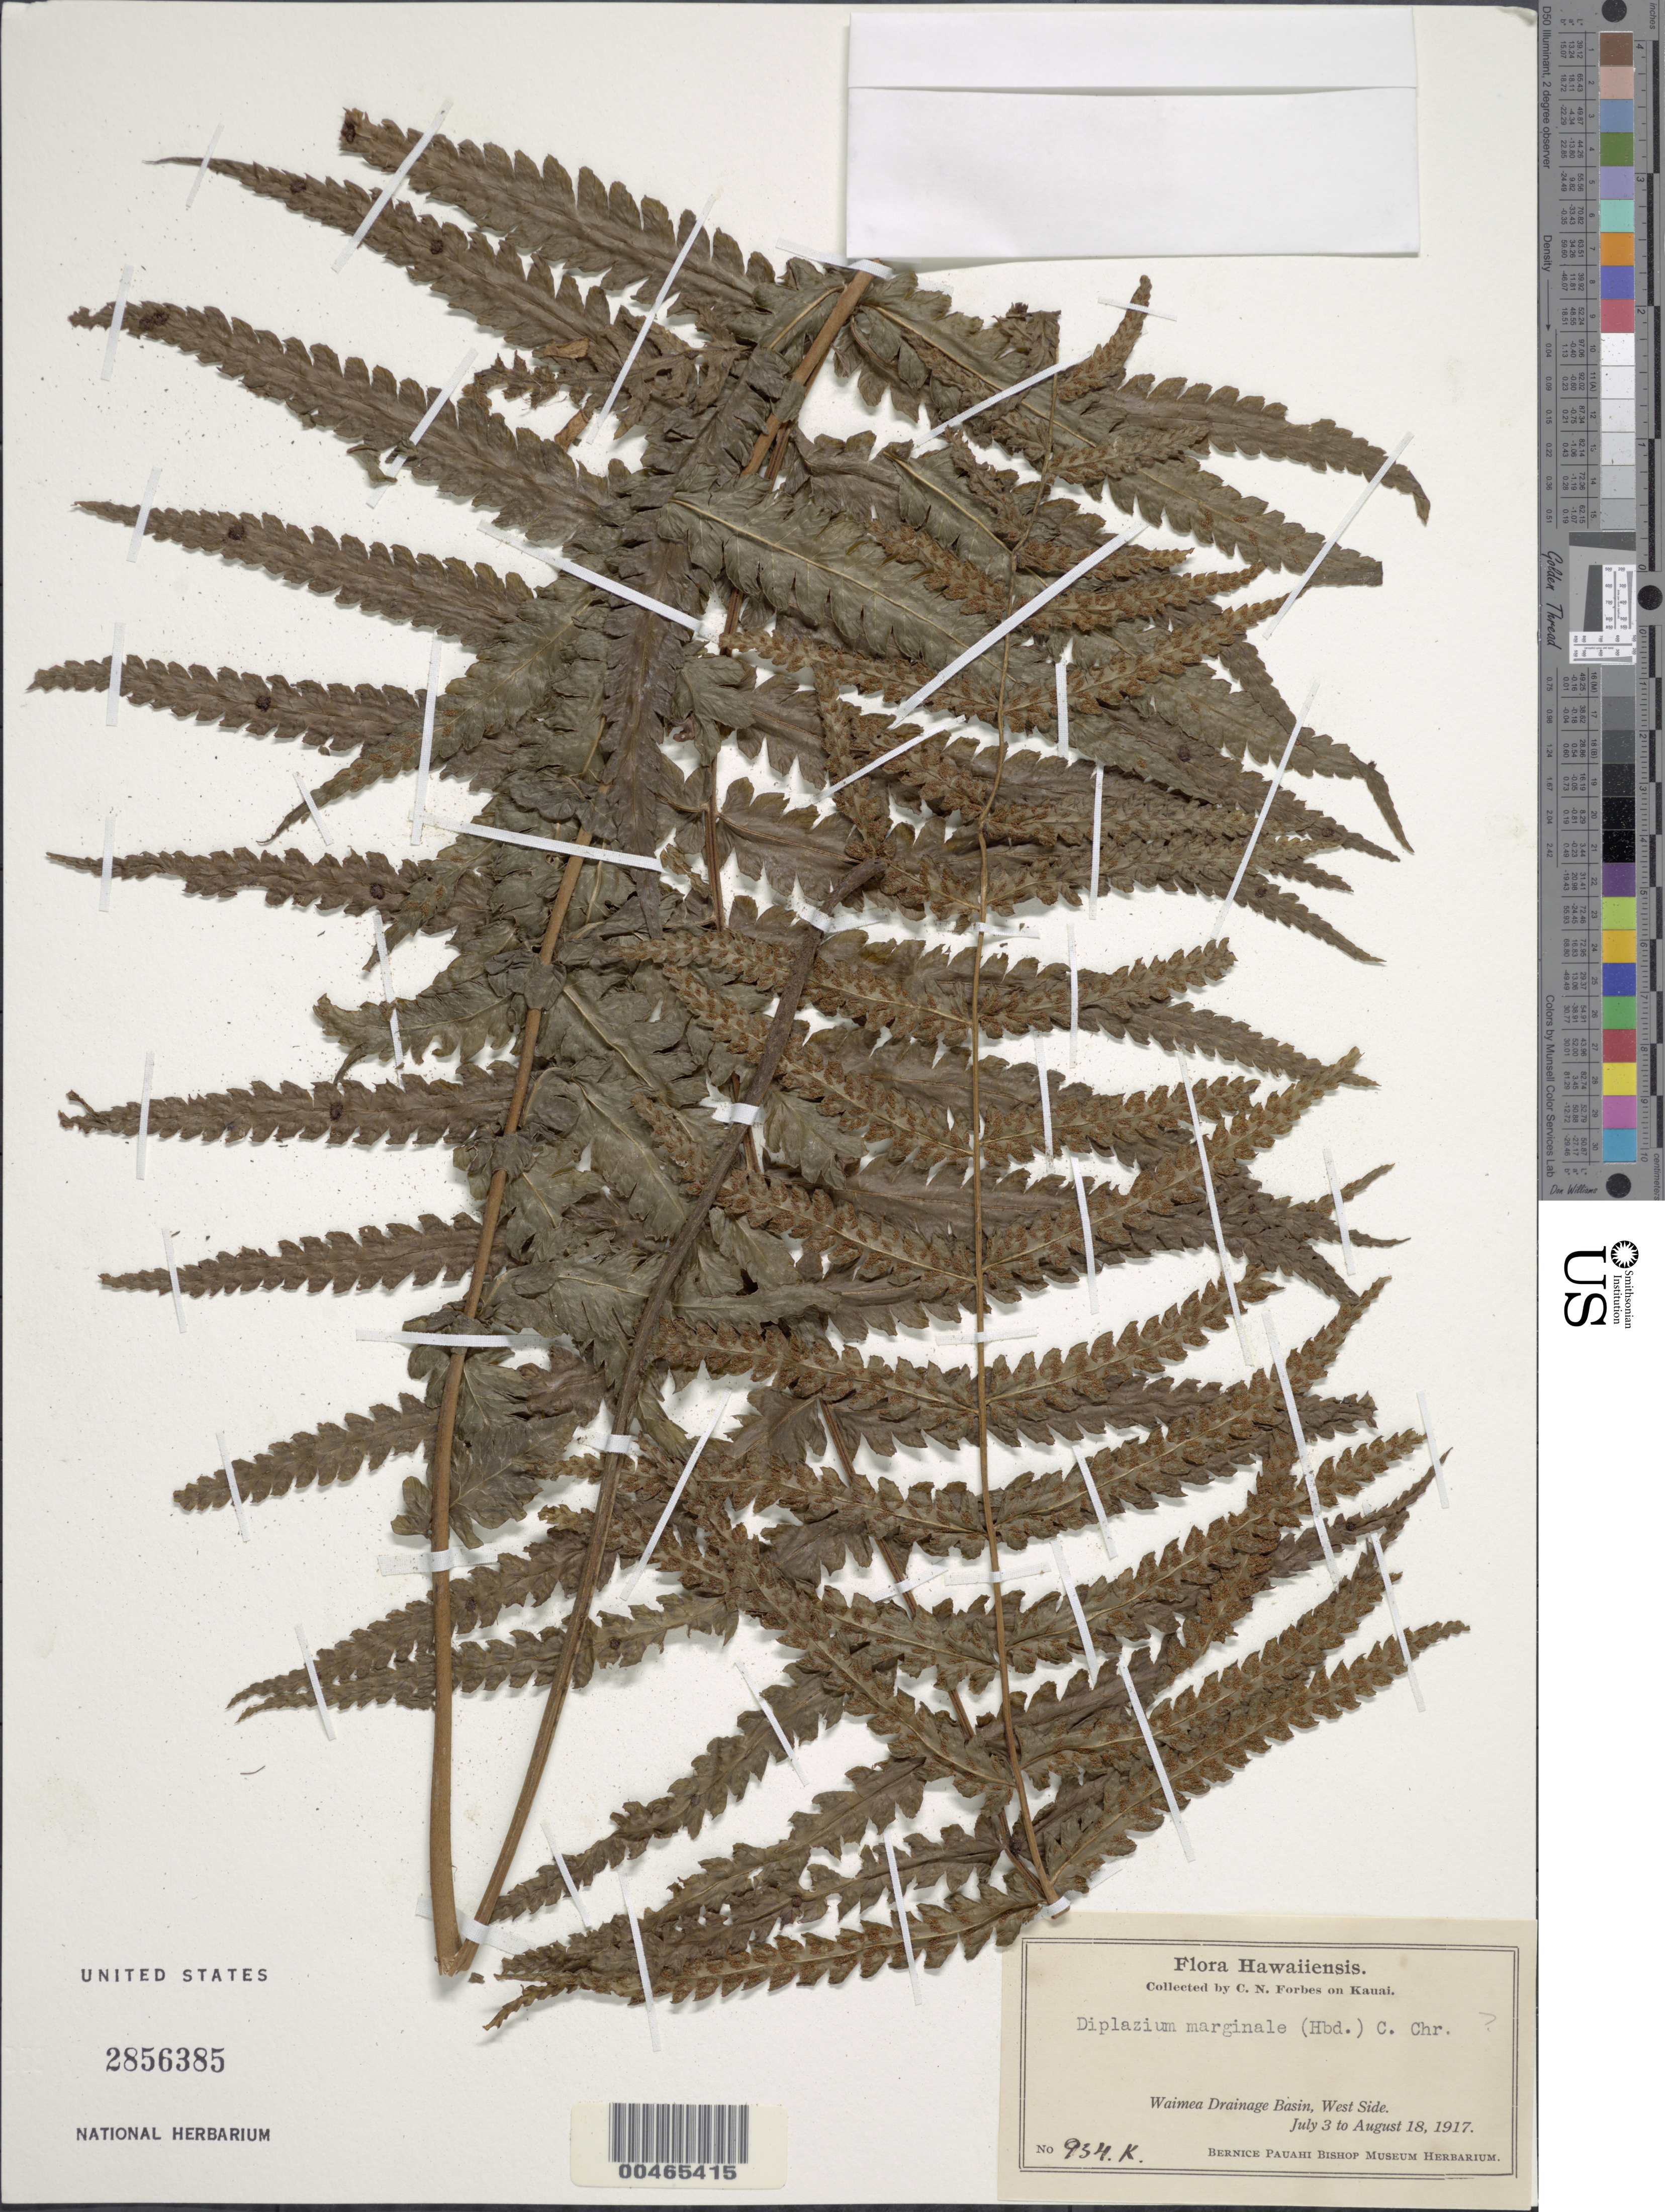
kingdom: Plantae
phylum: Tracheophyta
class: Polypodiopsida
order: Polypodiales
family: Athyriaceae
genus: Deparia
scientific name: Deparia marginalis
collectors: C. N. Forbes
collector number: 934.K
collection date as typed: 3 Jul 1917 to 18 Aug 1917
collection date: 1917-07-03/1917-08-18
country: United States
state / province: Hawaii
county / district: Kauai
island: Kaua'i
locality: Waimea Drainage Basin, Kauai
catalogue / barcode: US 2856385